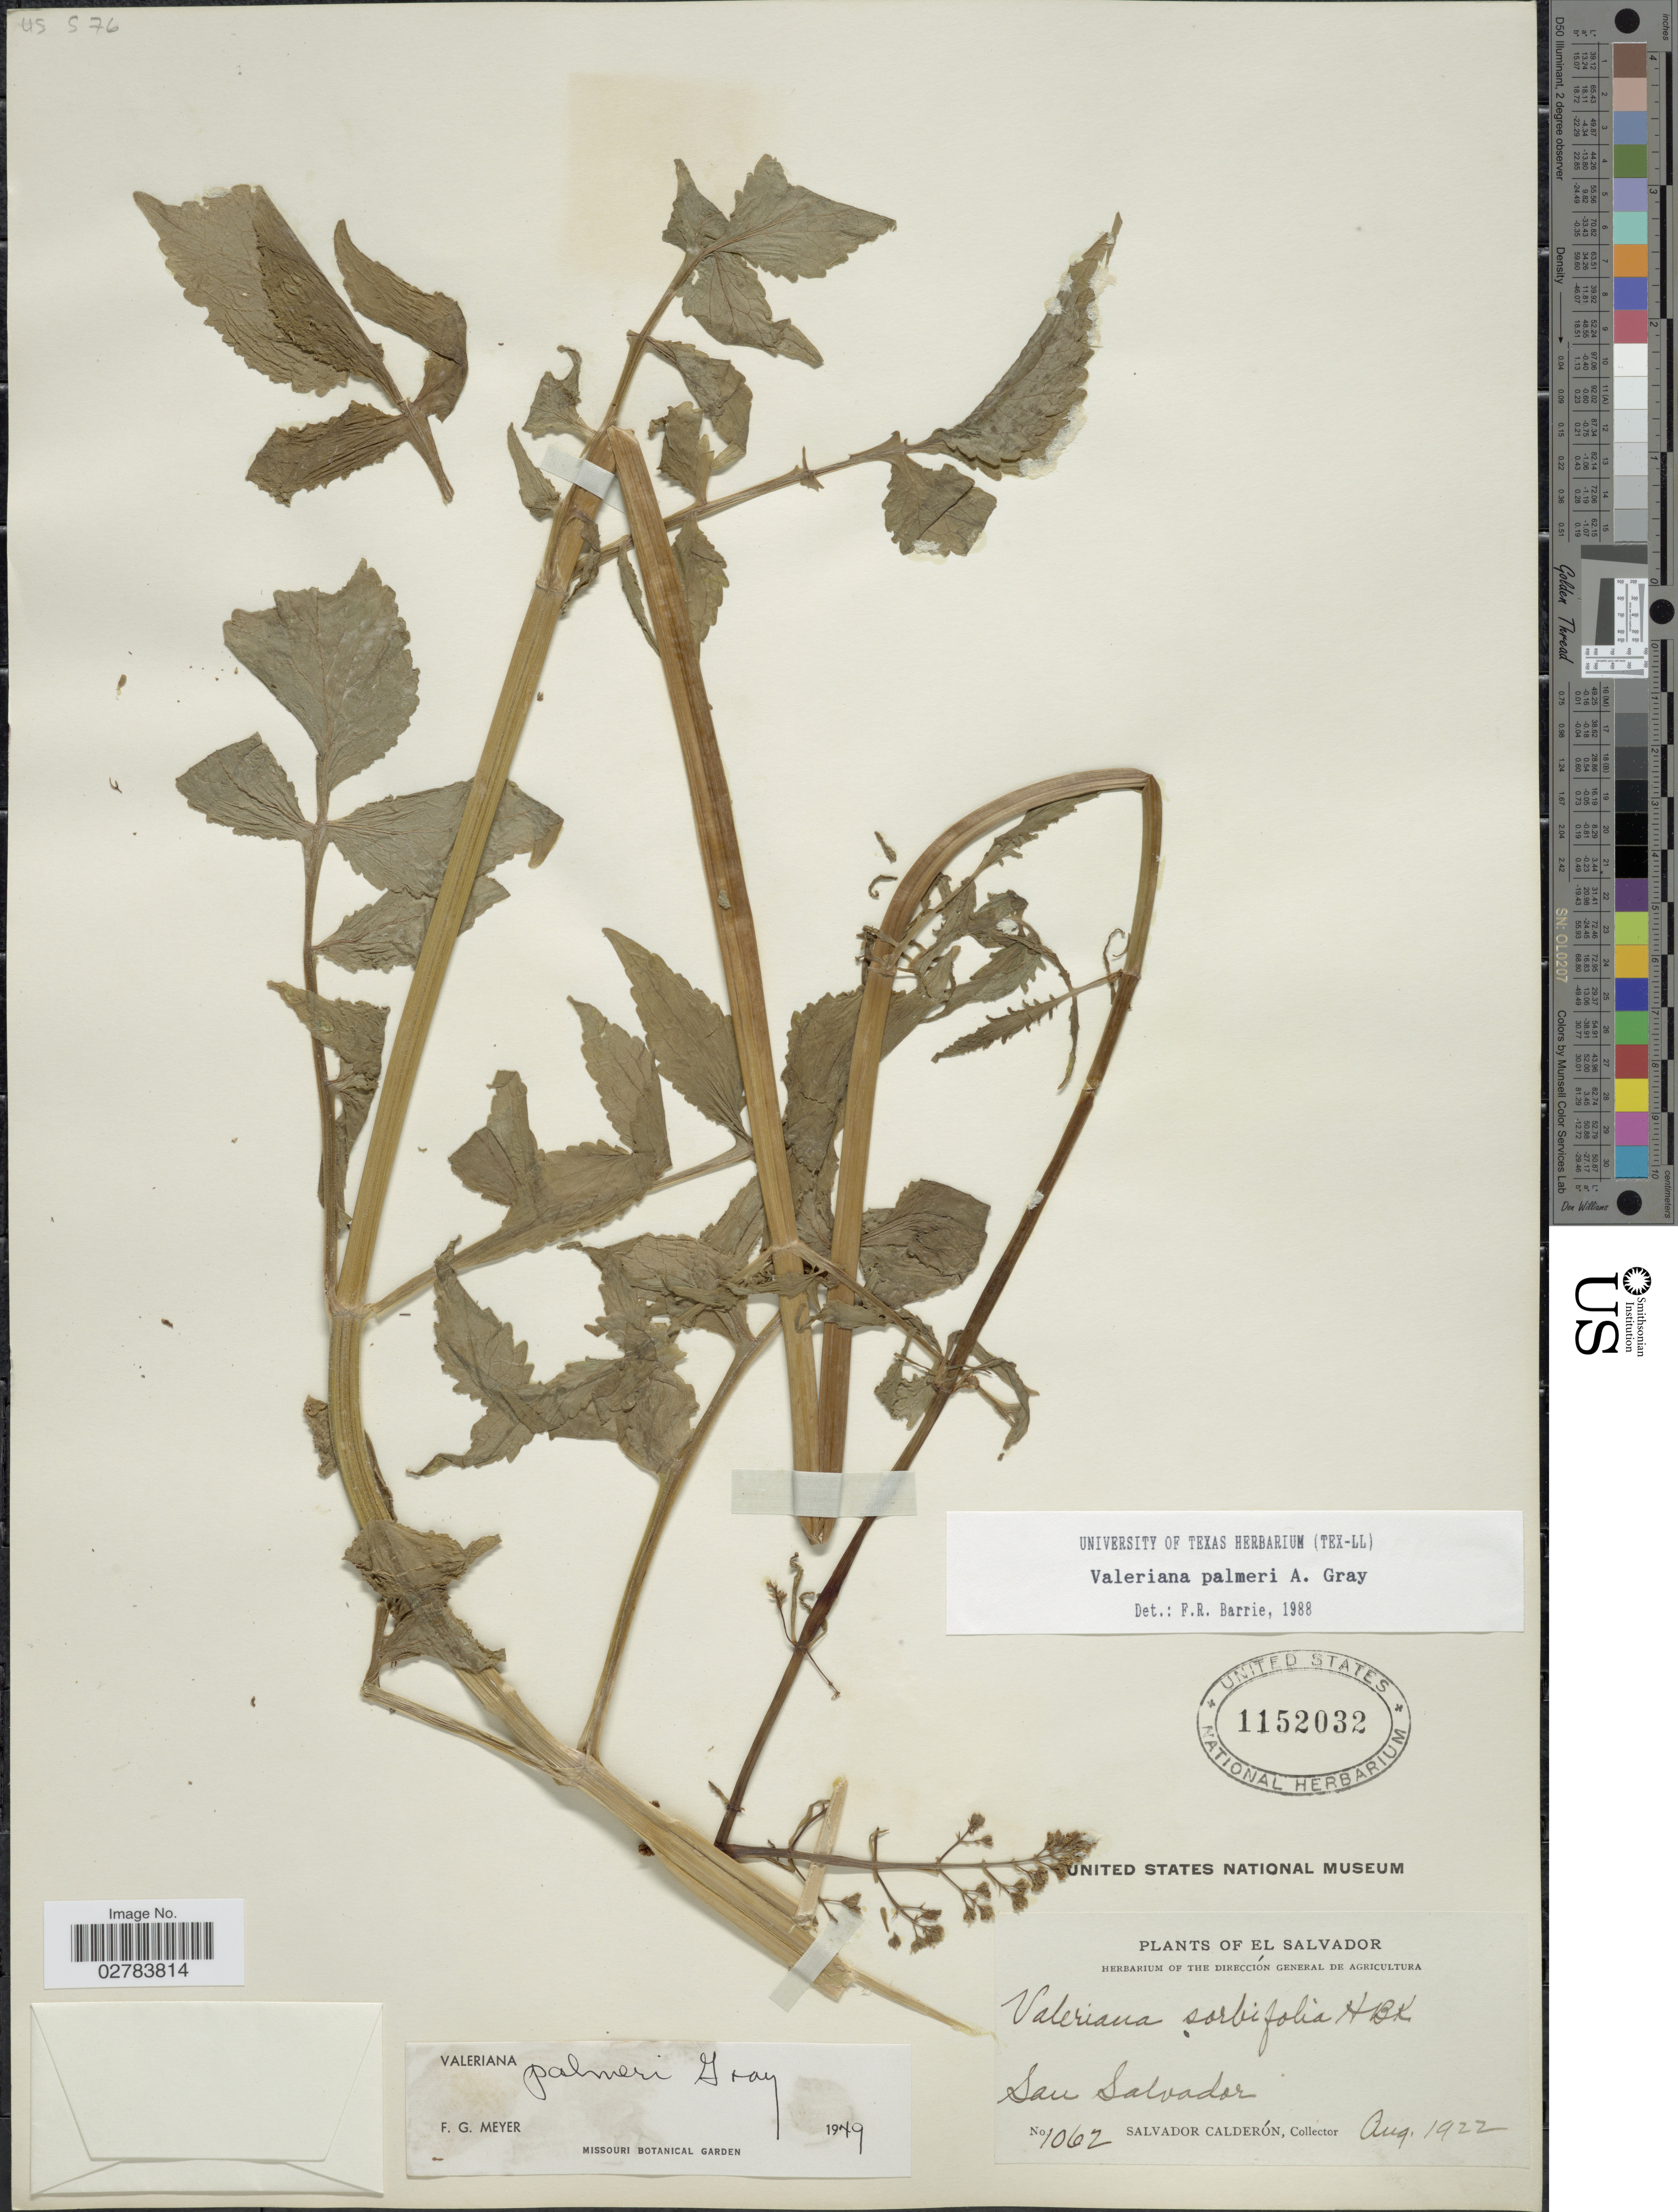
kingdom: Plantae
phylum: Tracheophyta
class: Magnoliopsida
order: Dipsacales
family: Caprifoliaceae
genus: Valeriana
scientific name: Valeriana palmeri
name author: A. Gray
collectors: S. Calderón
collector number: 1062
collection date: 1922-08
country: El Salvador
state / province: San Salvador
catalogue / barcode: US 1152032